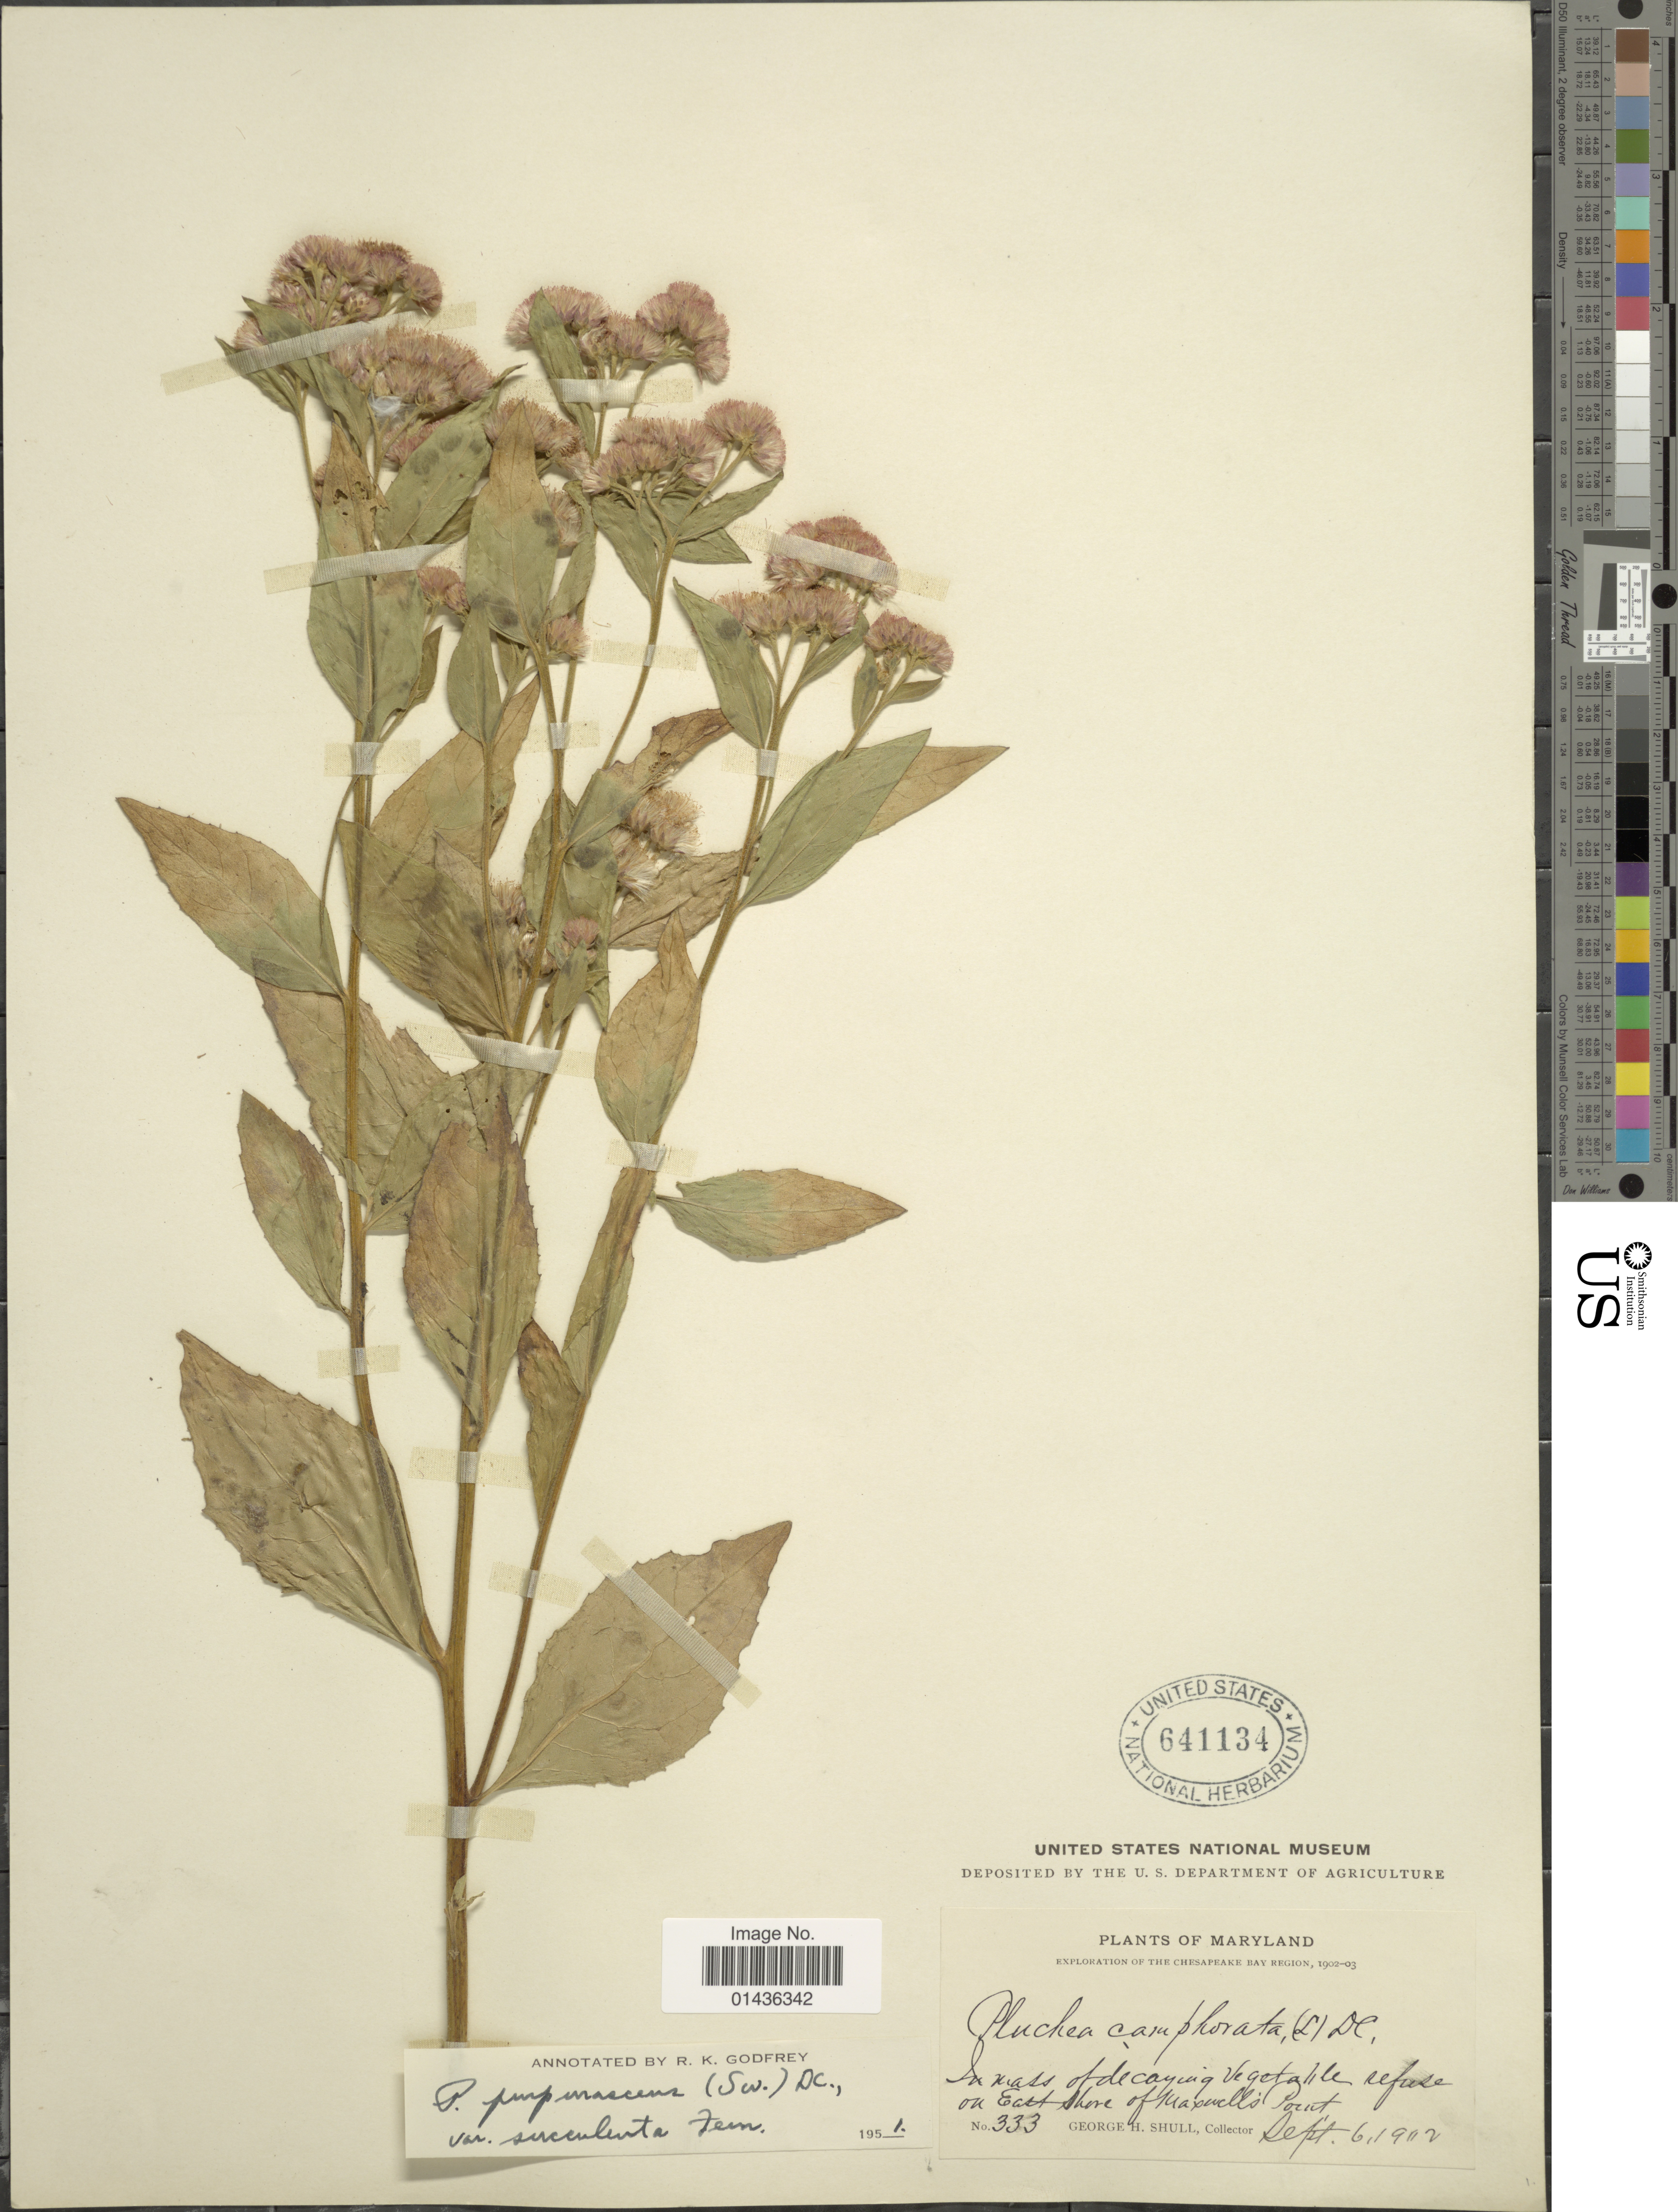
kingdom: Plantae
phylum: Tracheophyta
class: Magnoliopsida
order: Asterales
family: Asteraceae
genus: Pluchea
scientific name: Pluchea odorata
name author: (L.) Cass.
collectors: G. H. Shull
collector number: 333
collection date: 1902-09-06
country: United States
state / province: Maryland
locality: On east shore of Maxwell's Point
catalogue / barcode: US 641134